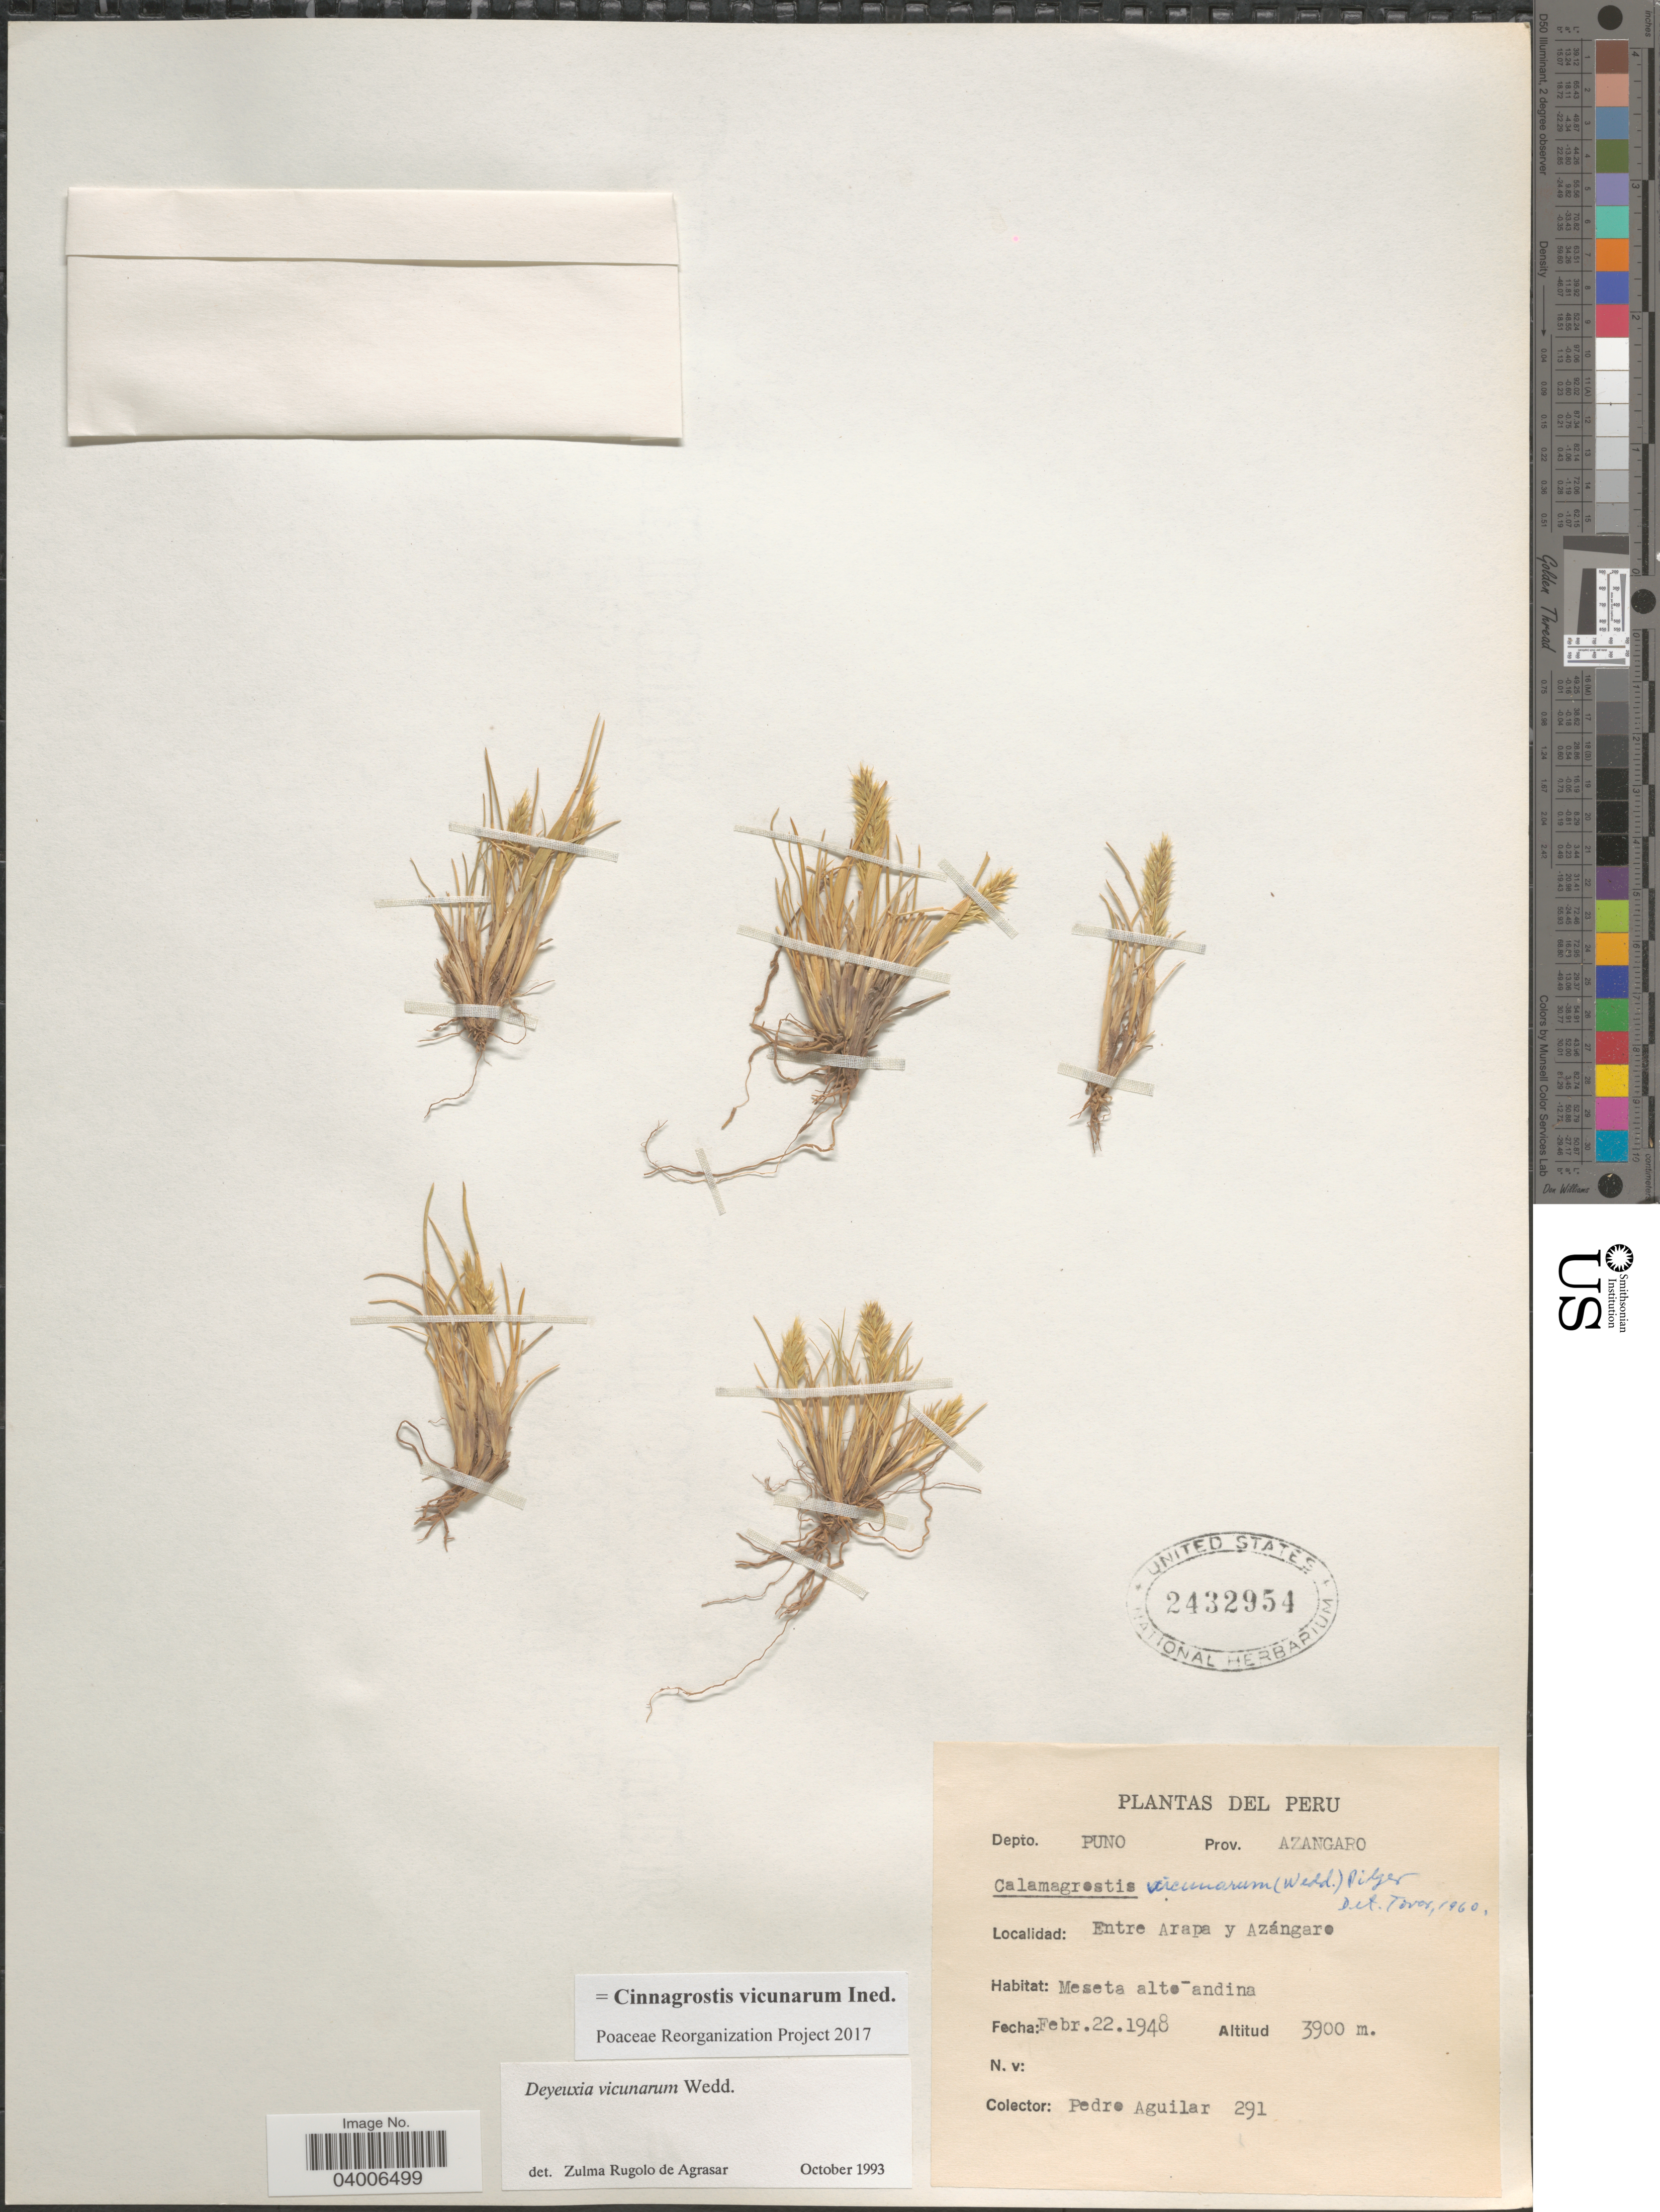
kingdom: Plantae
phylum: Tracheophyta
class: Liliopsida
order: Poales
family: Poaceae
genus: Cinnagrostis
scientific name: Cinnagrostis vicunarum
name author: (Wedd.) P.M. Peterson et al.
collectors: P. Aguilar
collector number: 291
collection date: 1948-02-22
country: Peru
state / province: Puno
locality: Depto. Puno. Prov. Azangaro. Entre Arapa y Azángaro. Meseta altó andina.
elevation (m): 3900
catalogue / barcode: US 2432954